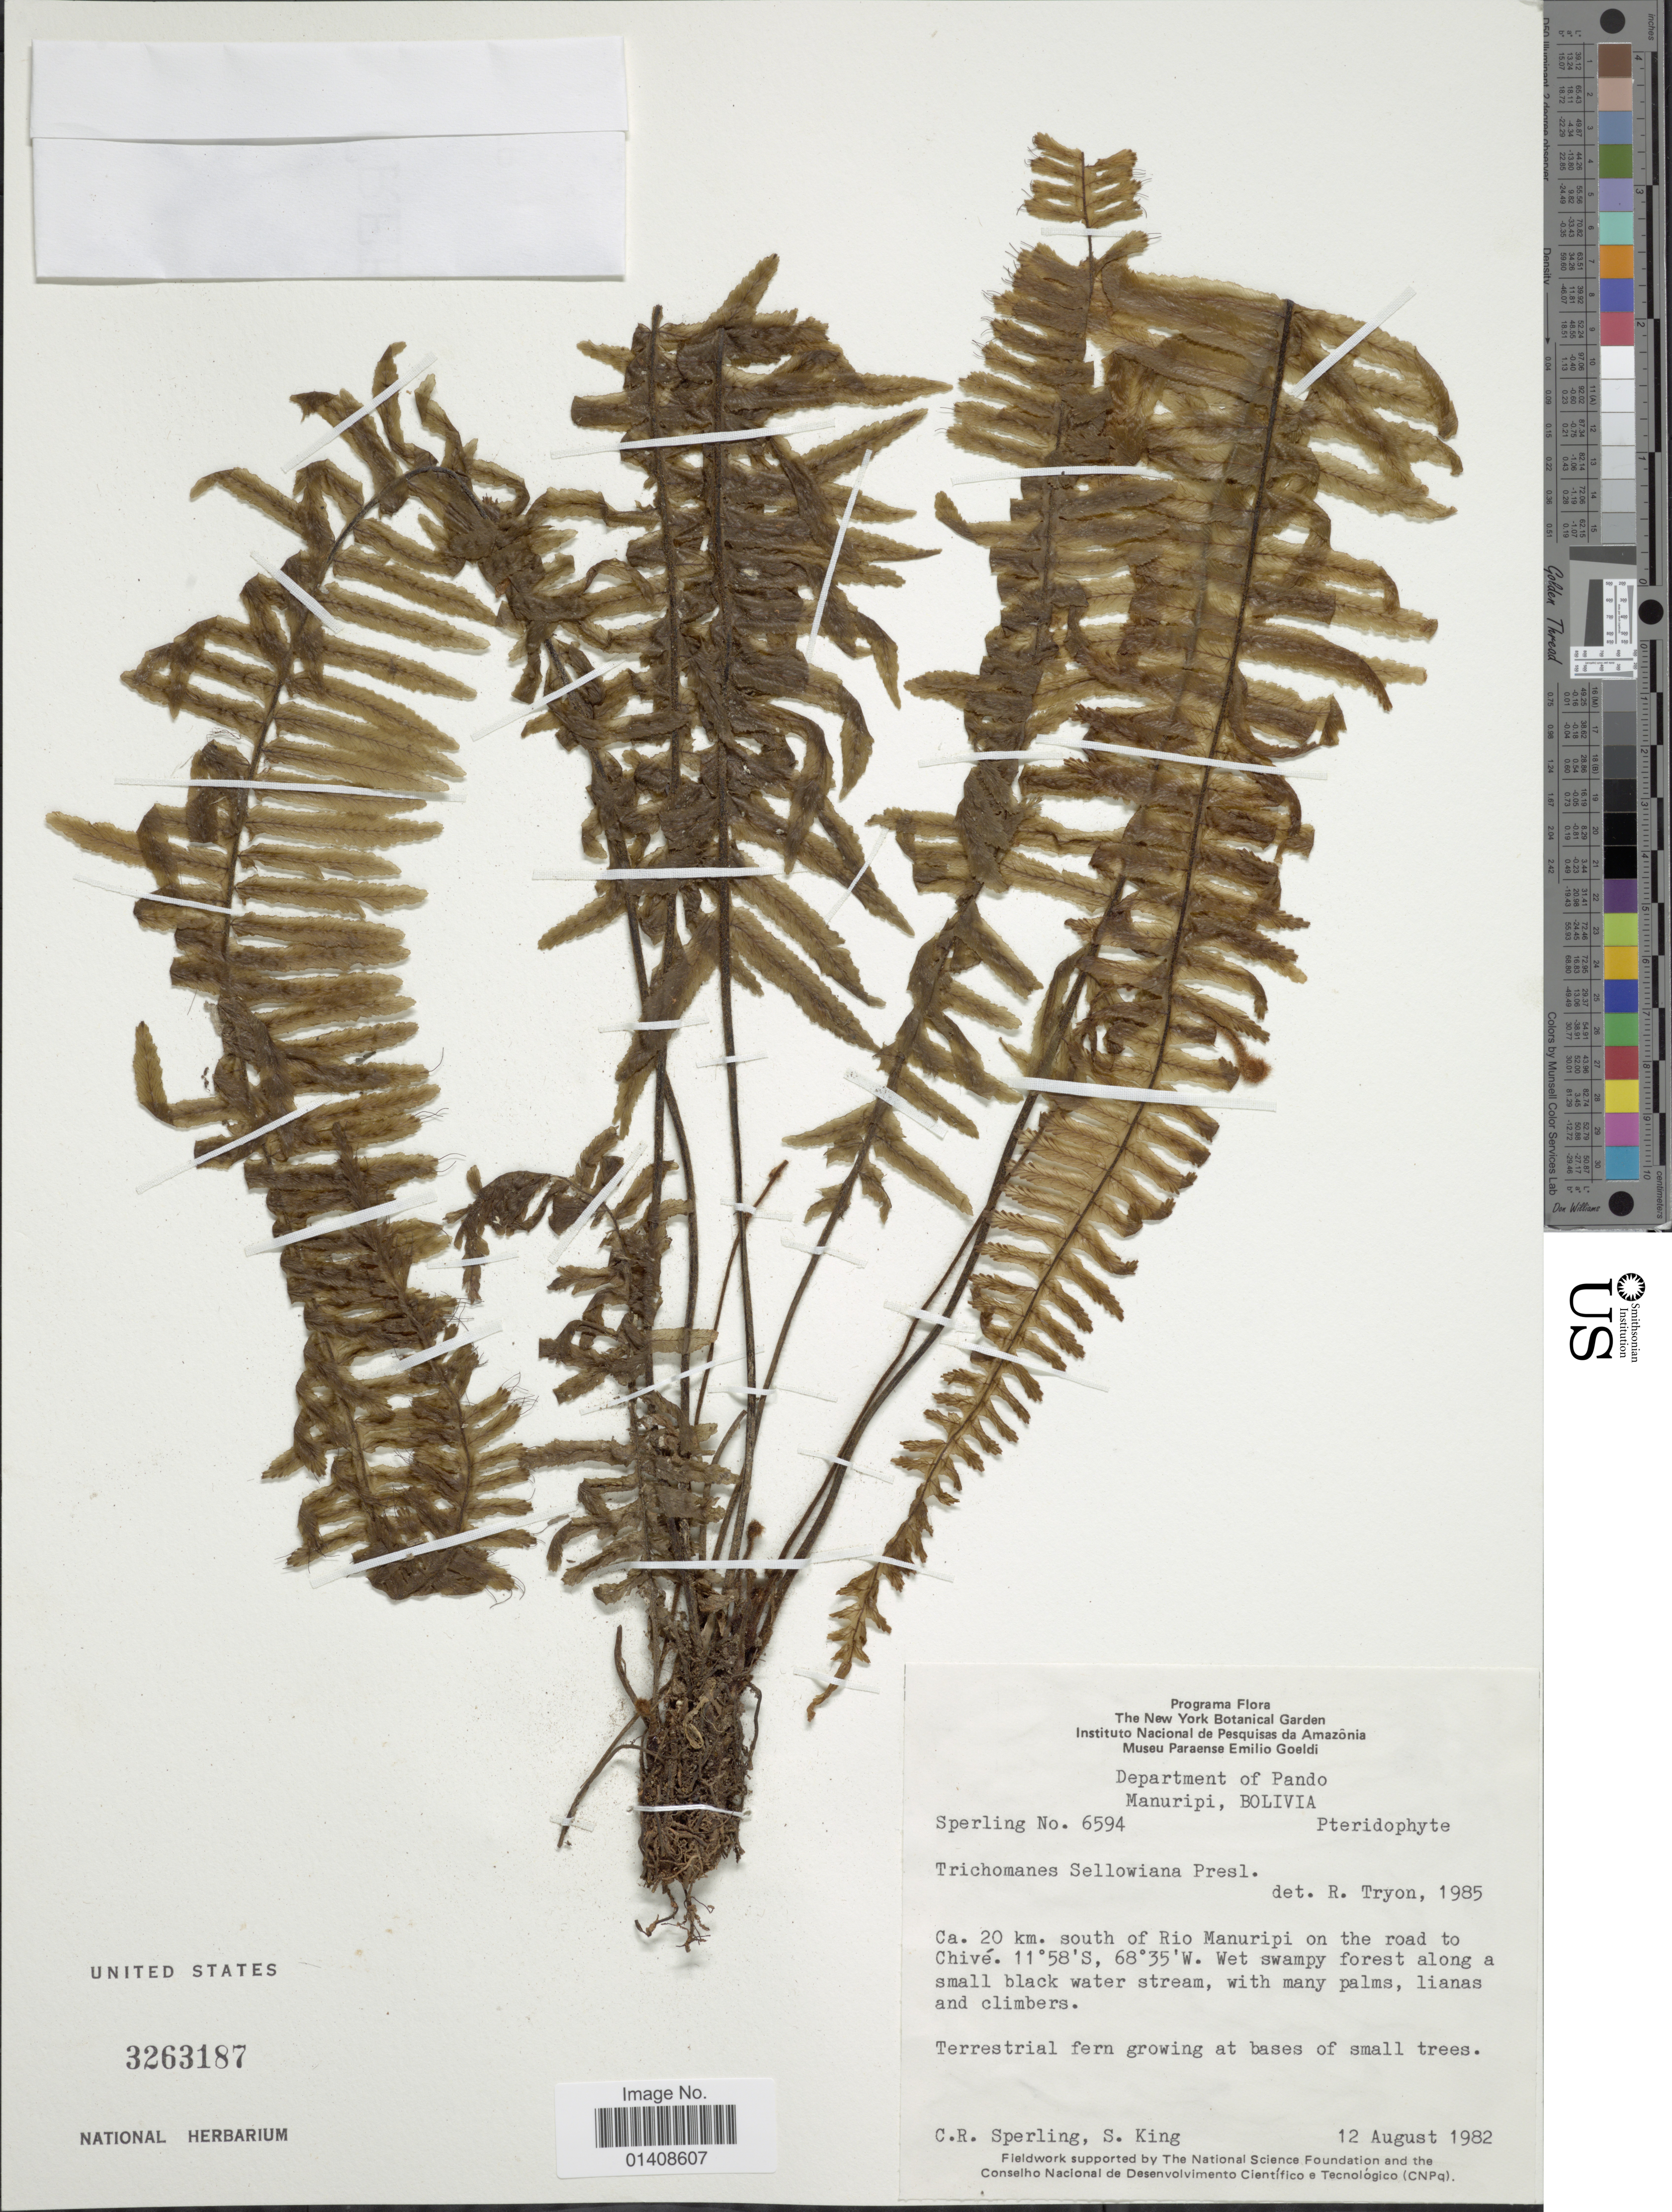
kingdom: Plantae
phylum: Tracheophyta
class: Polypodiopsida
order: Hymenophyllales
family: Hymenophyllaceae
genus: Trichomanes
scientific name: Trichomanes cristatum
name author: Kaulf.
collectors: C. R. Sperling & S. King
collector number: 6594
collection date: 1982-08-12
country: Bolivia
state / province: Pando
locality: Manuripi, 20 km south of Rio Manuripi on the road to Chive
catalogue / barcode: US 3263187